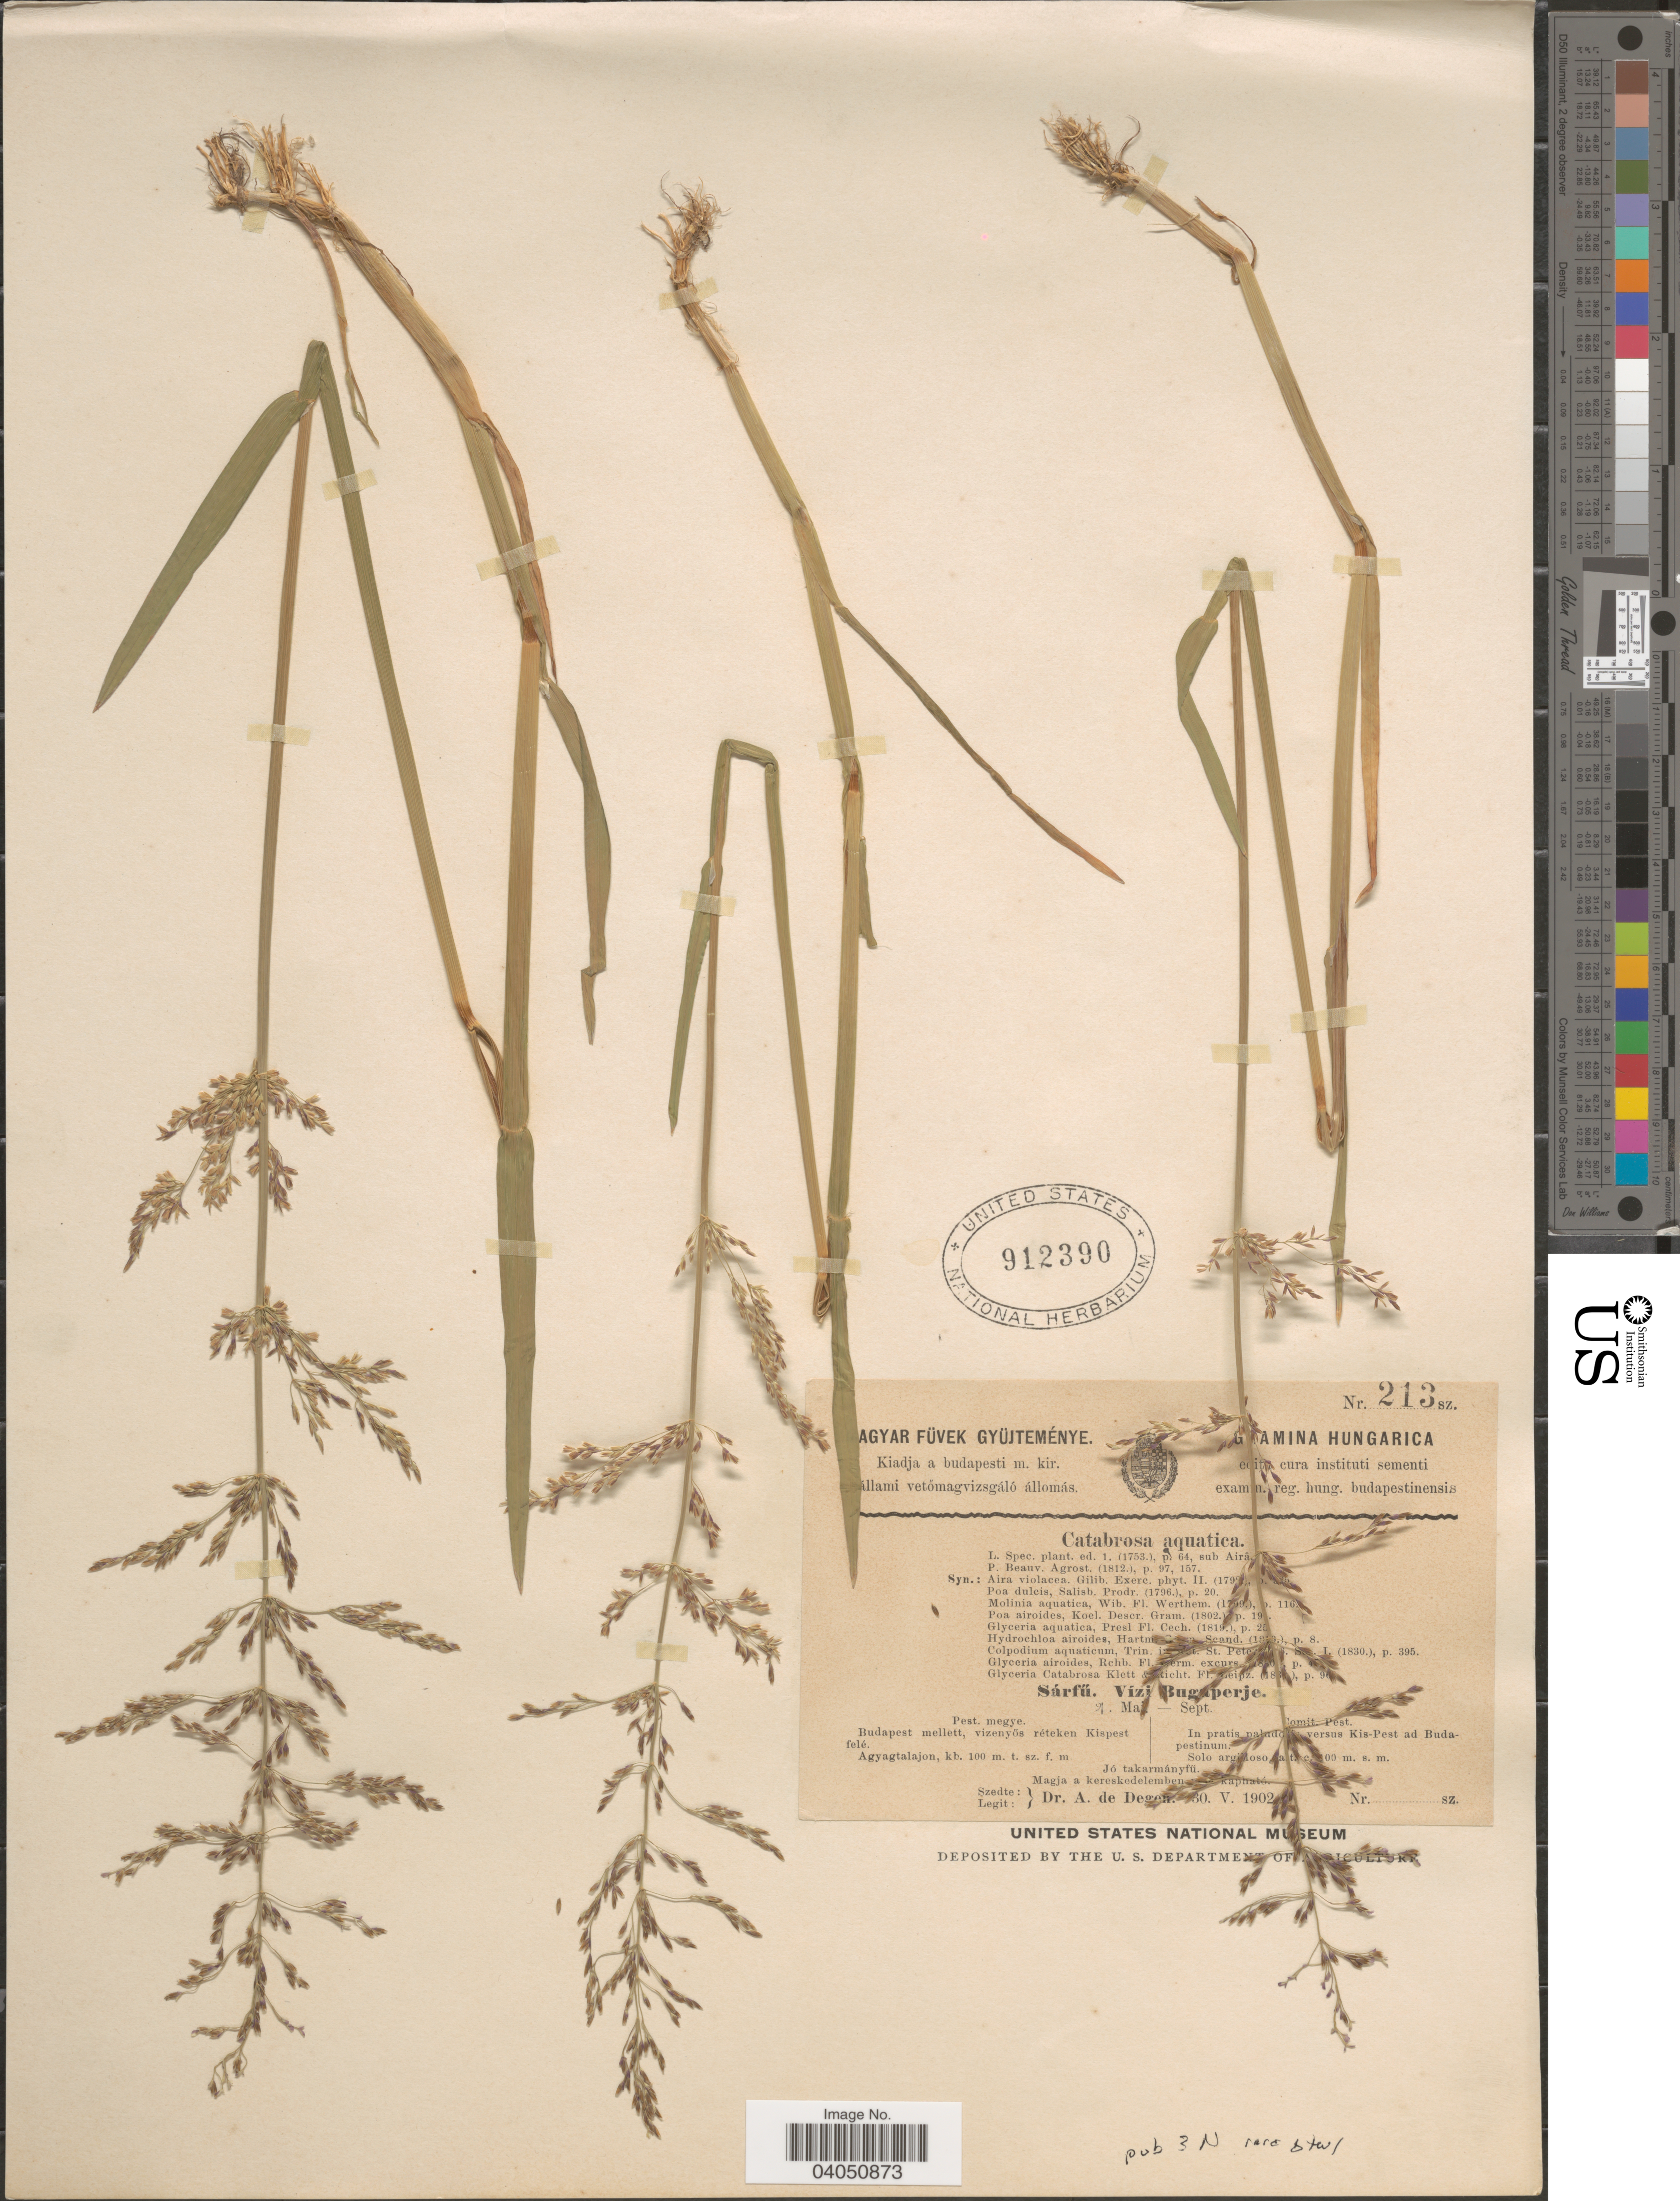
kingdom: Plantae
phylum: Tracheophyta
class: Liliopsida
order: Poales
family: Poaceae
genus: Catabrosa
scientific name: Catabrosa aquatica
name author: (L.) P. Beauv.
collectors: A. Degen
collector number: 213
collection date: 1902-05-30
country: Hungary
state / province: Pest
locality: Hungarica. Comit. Pest. In pratis palud [illegible text] versus Kis-Pest ad Budapestinum.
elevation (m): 100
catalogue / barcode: US 912390